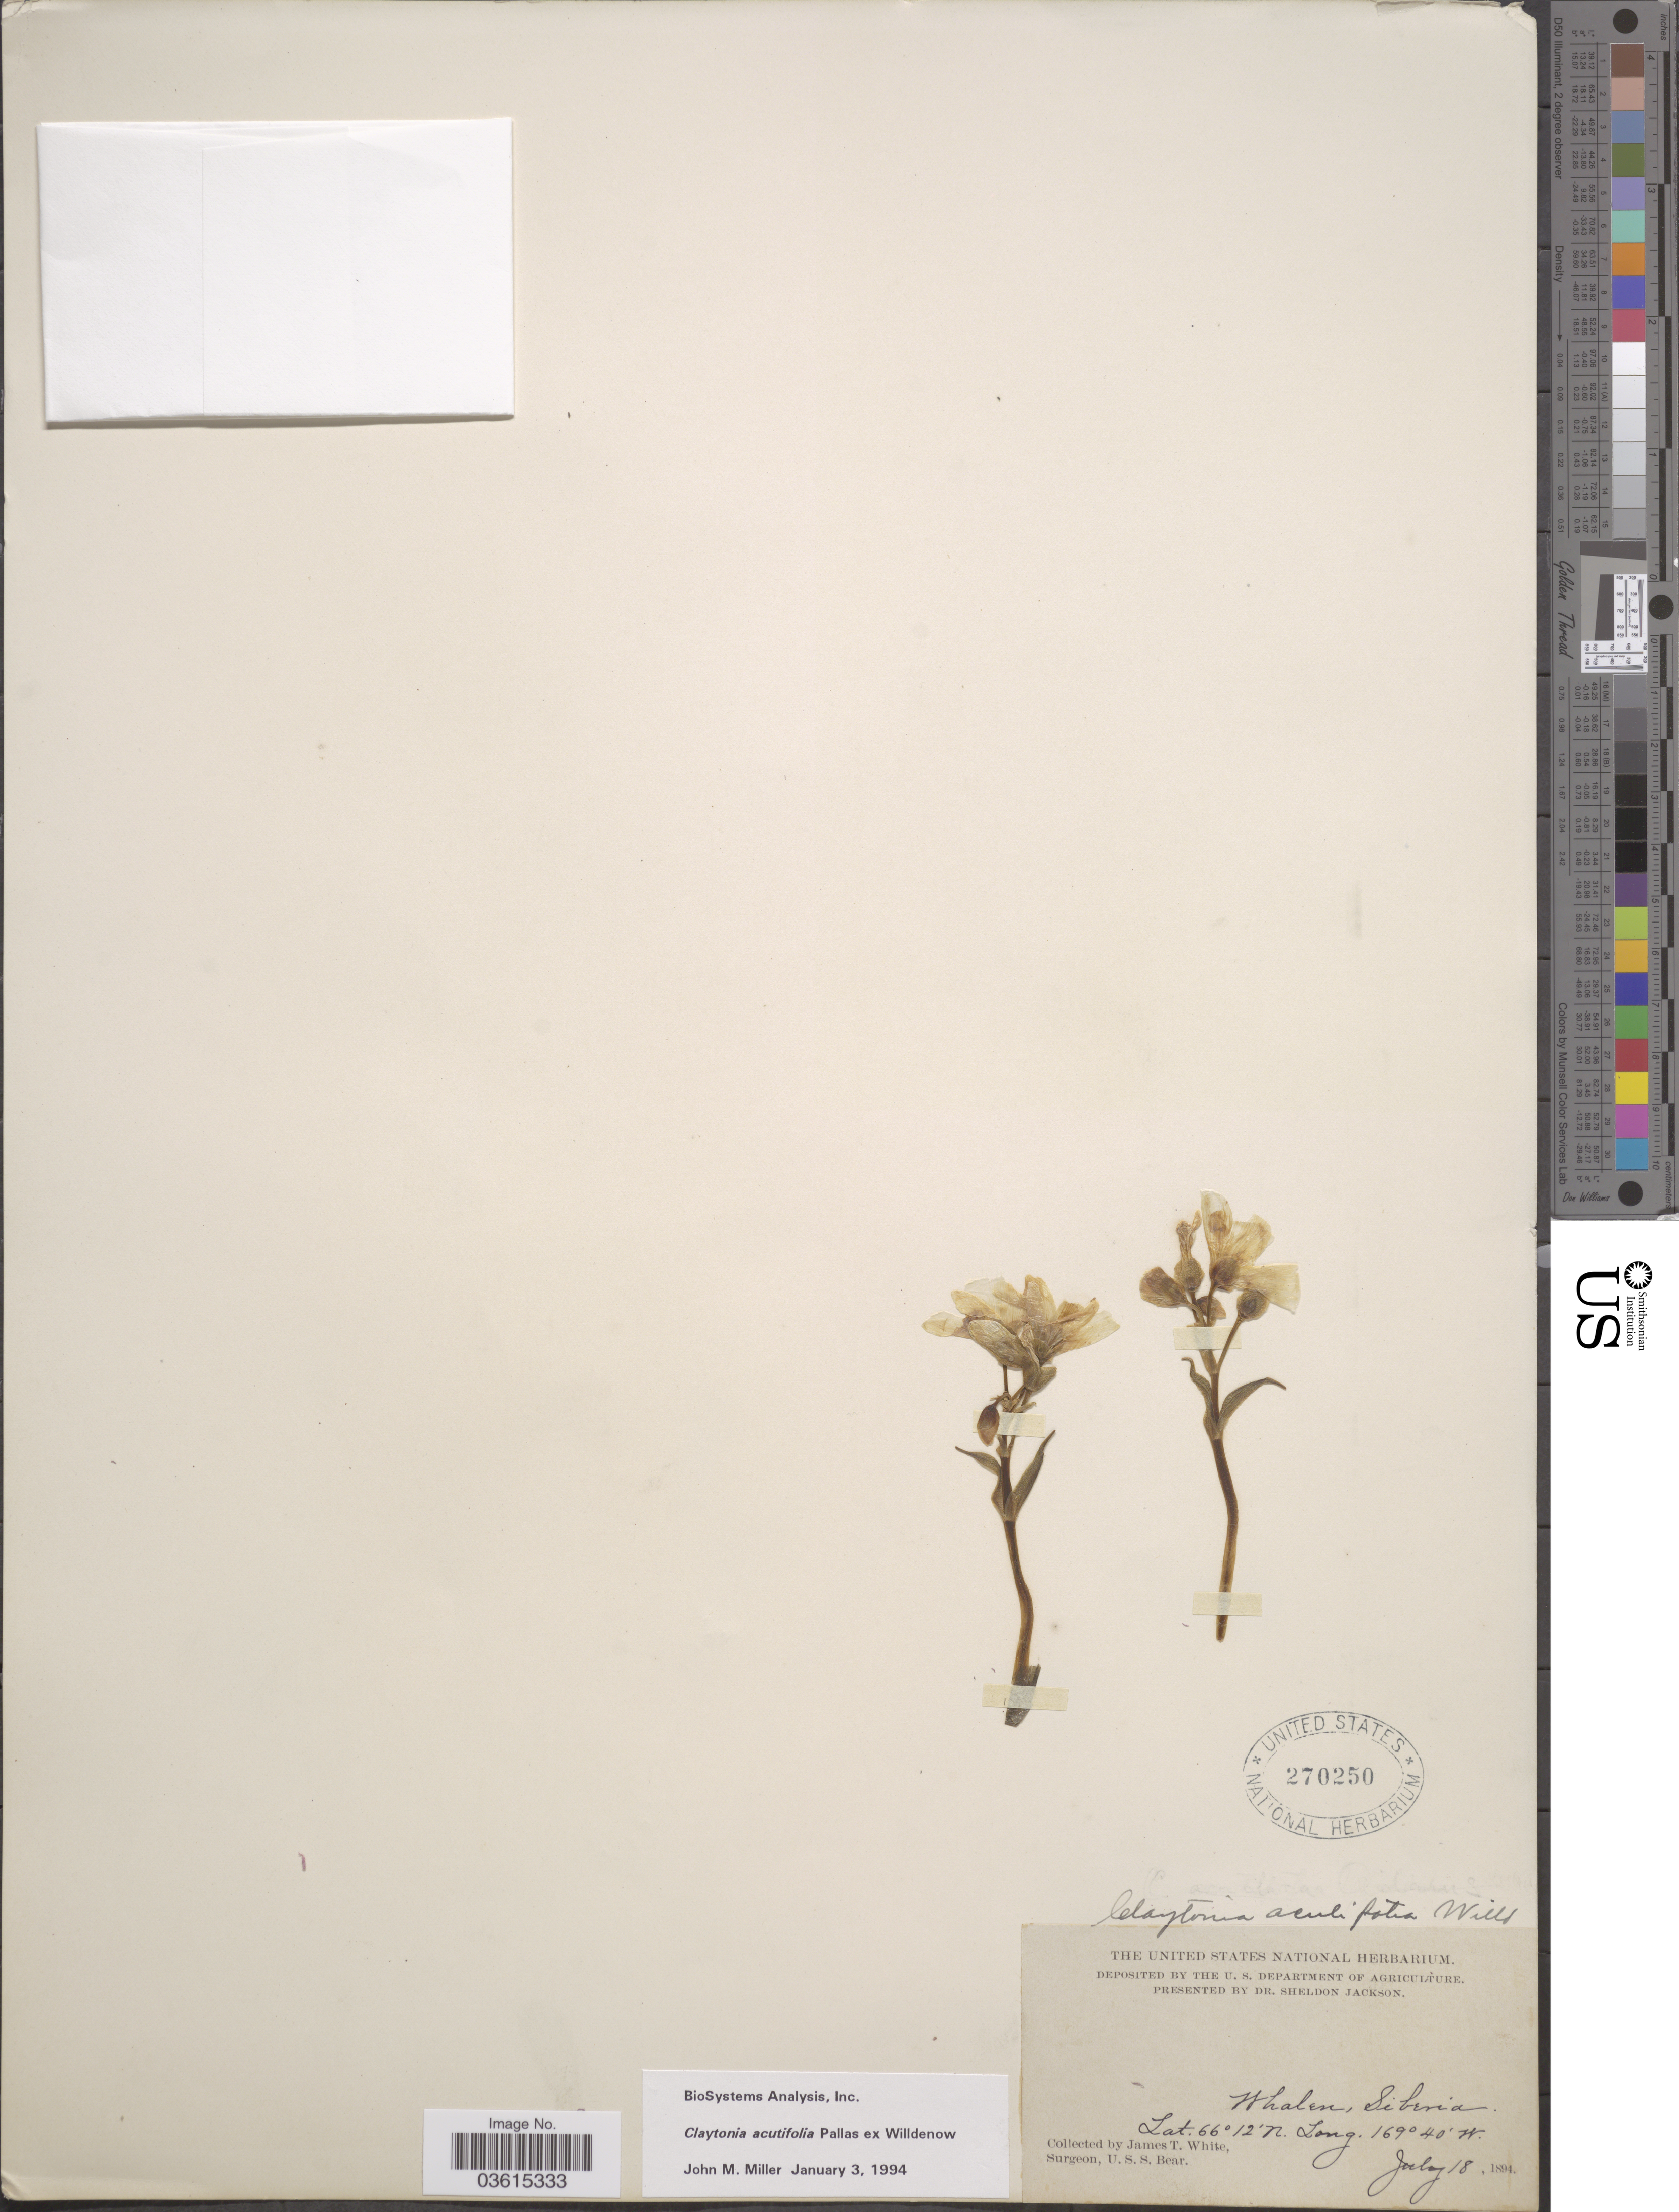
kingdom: Plantae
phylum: Tracheophyta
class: Magnoliopsida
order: Caryophyllales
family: Montiaceae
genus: Claytonia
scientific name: Claytonia acutifolia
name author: Pall. ex Willd.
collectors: J. T. White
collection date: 1894-07-18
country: Russian Federation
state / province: Chukotka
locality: Whalen, Siberia.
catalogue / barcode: US 270250